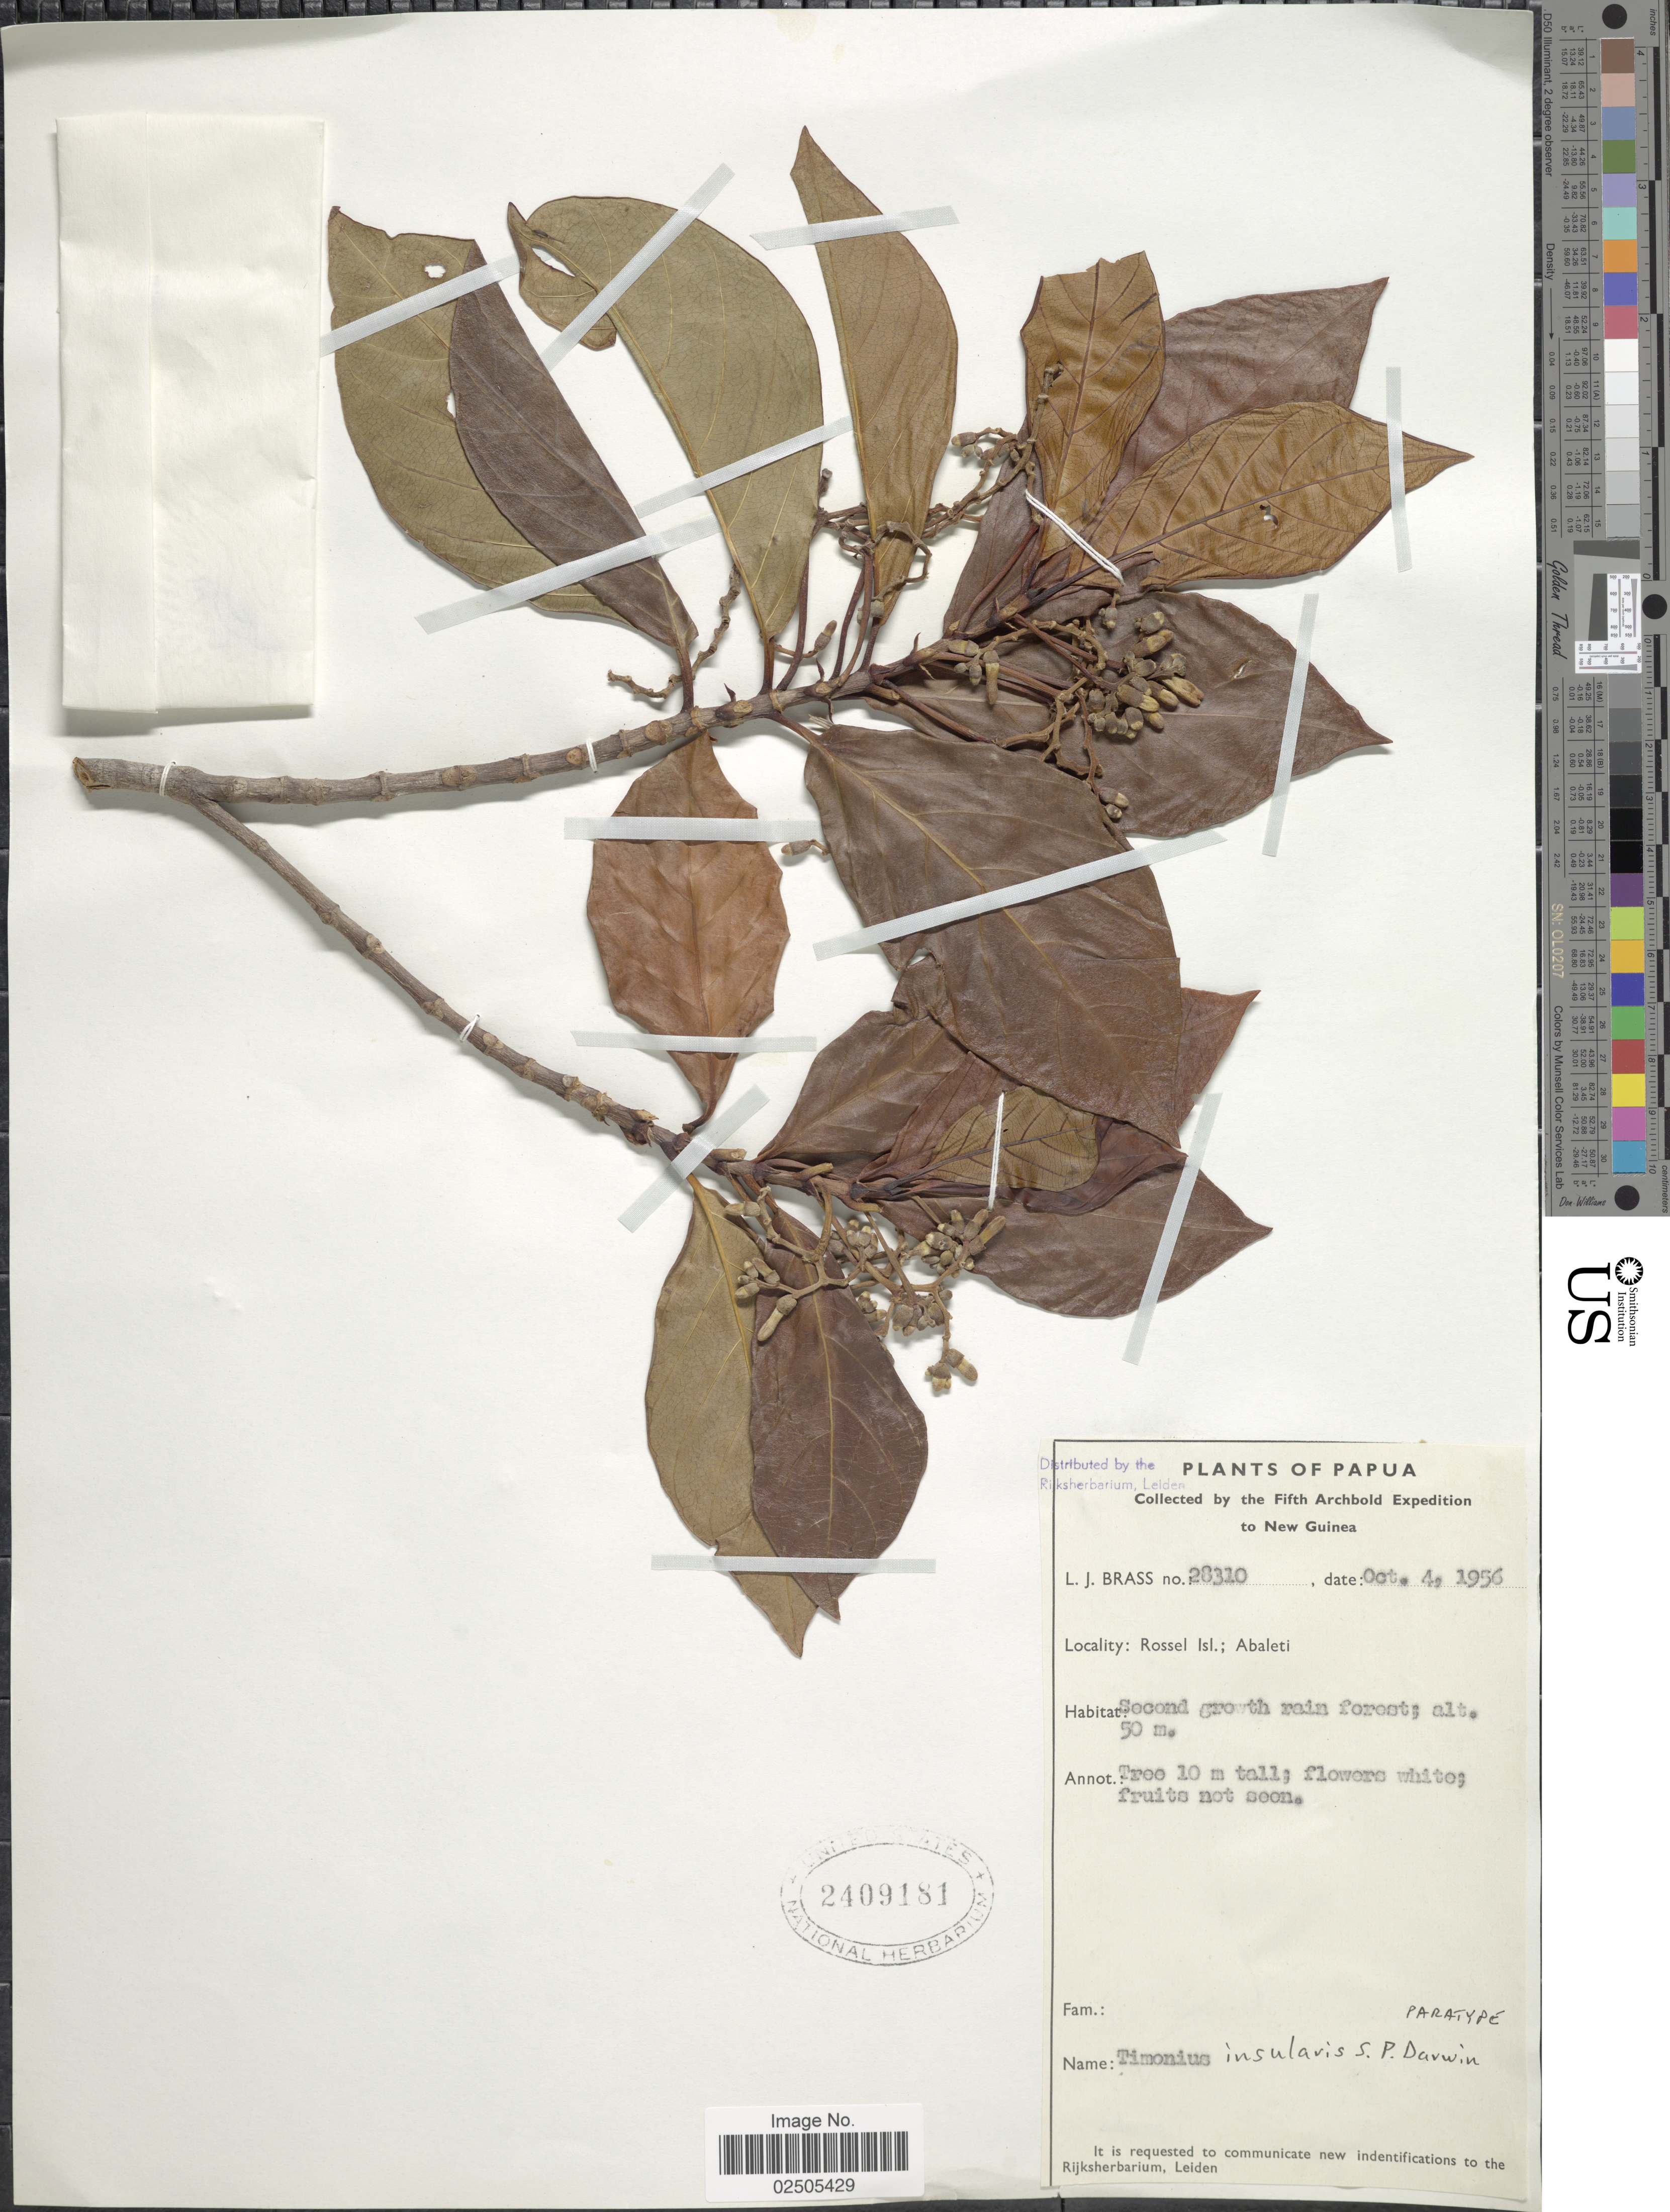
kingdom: Plantae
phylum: Tracheophyta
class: Magnoliopsida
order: Gentianales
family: Rubiaceae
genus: Timonius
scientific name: Timonius insularis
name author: S.P. Darwin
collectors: L. J. Brass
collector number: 28310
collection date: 1956-10-04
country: Papua New Guinea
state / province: Milne Bay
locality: Rossel Isl.; Abaleti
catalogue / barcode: US 2409181